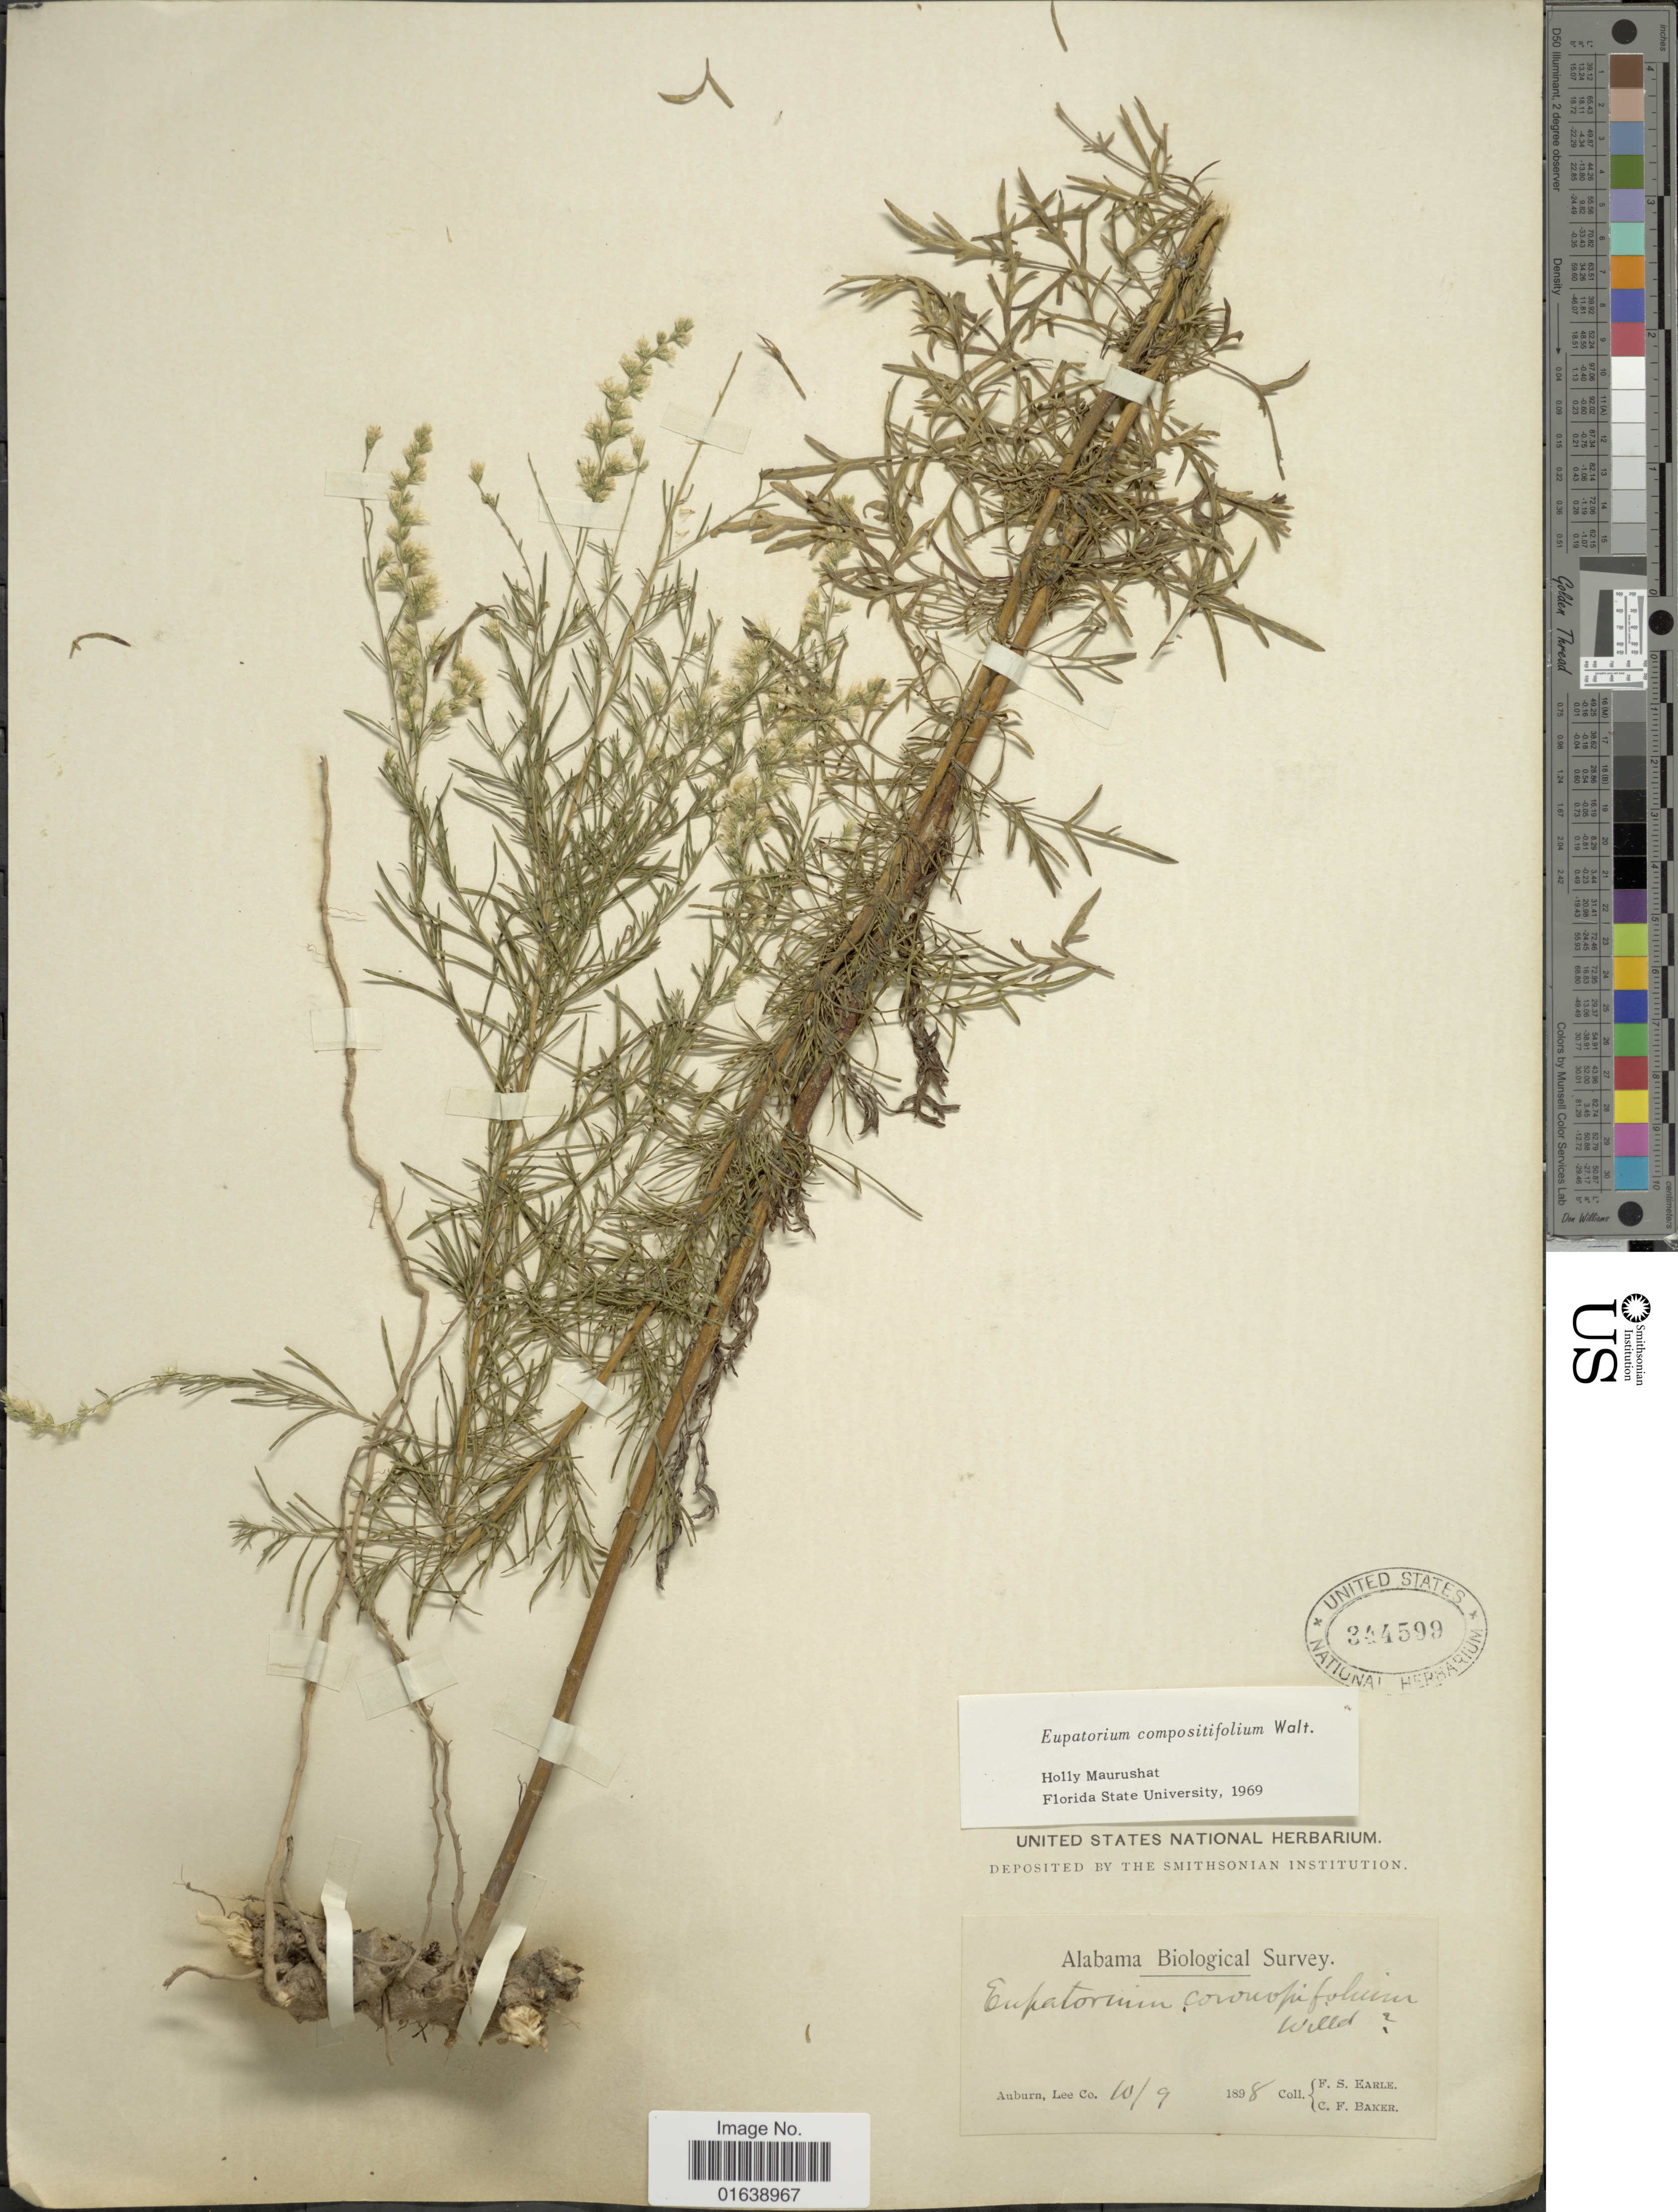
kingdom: Plantae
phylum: Tracheophyta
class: Magnoliopsida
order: Asterales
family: Asteraceae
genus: Eupatorium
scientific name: Eupatorium compositifolium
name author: Walter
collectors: F. S. Earle & C. F. Baker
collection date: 1898-10-09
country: United States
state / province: Alabama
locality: Alabama. Auburn, Lee Co.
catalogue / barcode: US 344599